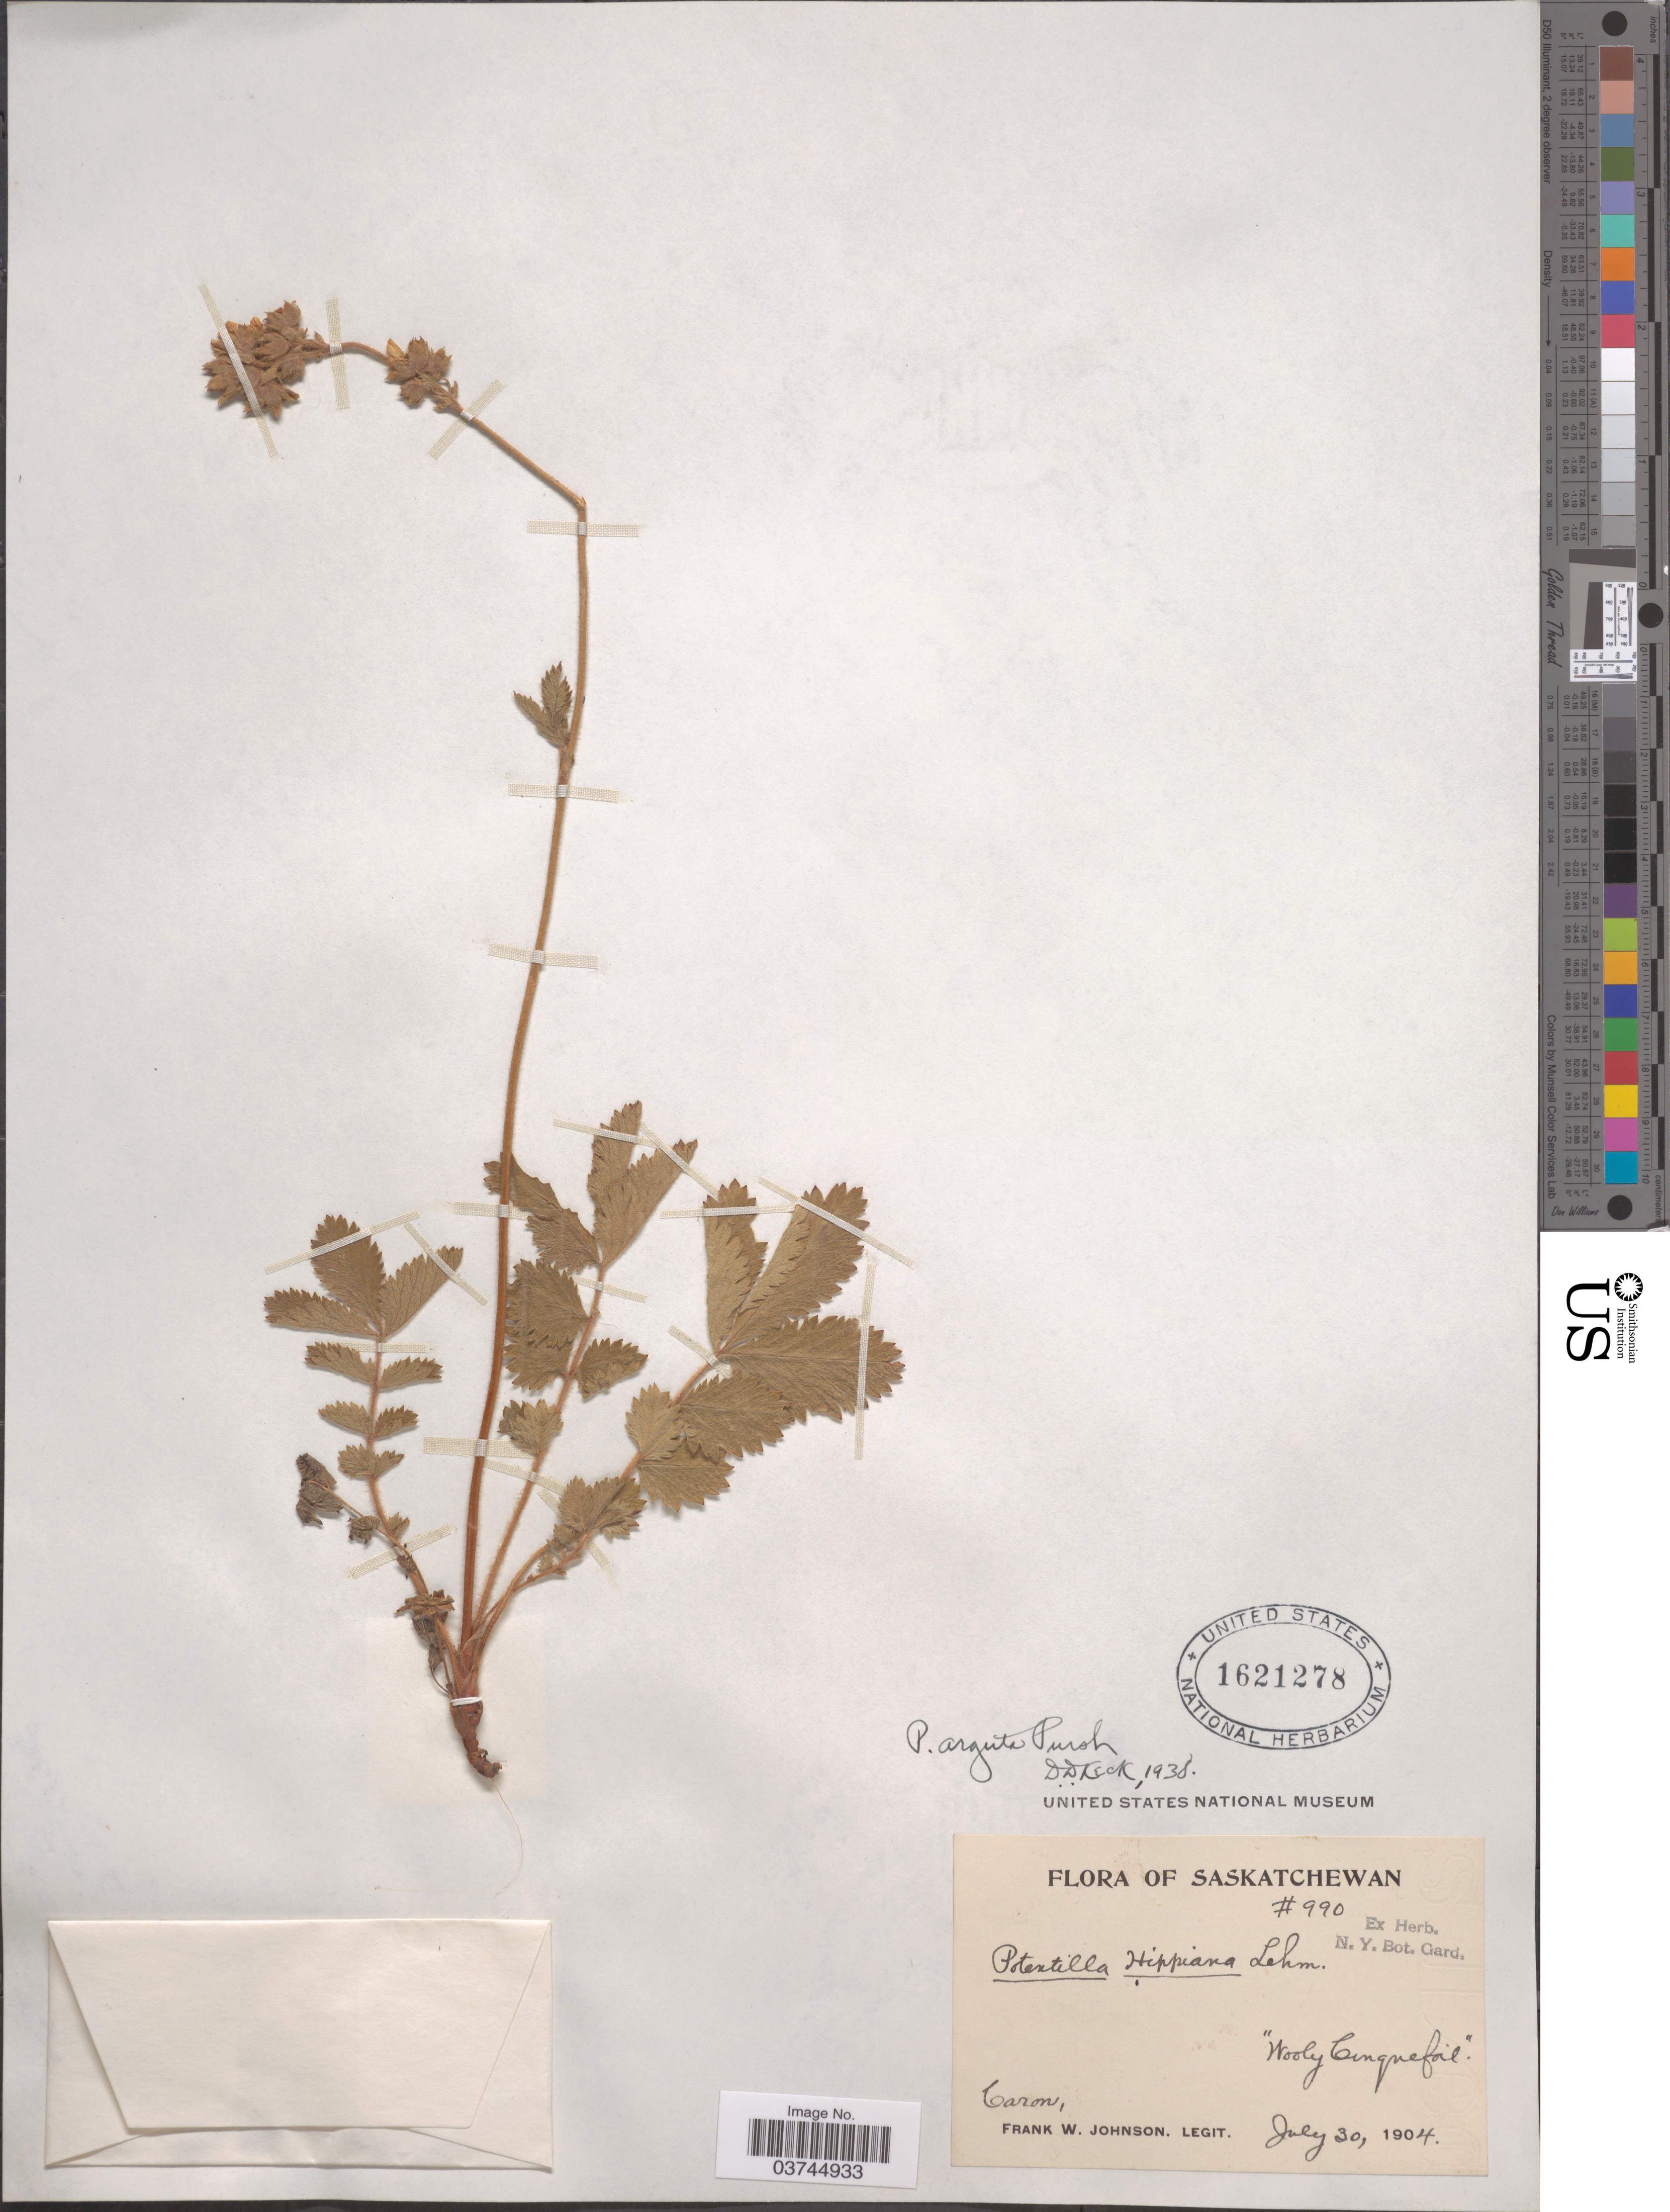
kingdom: Plantae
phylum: Tracheophyta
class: Magnoliopsida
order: Rosales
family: Rosaceae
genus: Drymocallis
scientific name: Drymocallis arguta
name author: (Pursh) Rydb.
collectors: F. W. Johnson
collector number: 990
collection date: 1904-07-30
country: Canada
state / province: Saskatchewan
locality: Caron.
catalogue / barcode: US 1621278